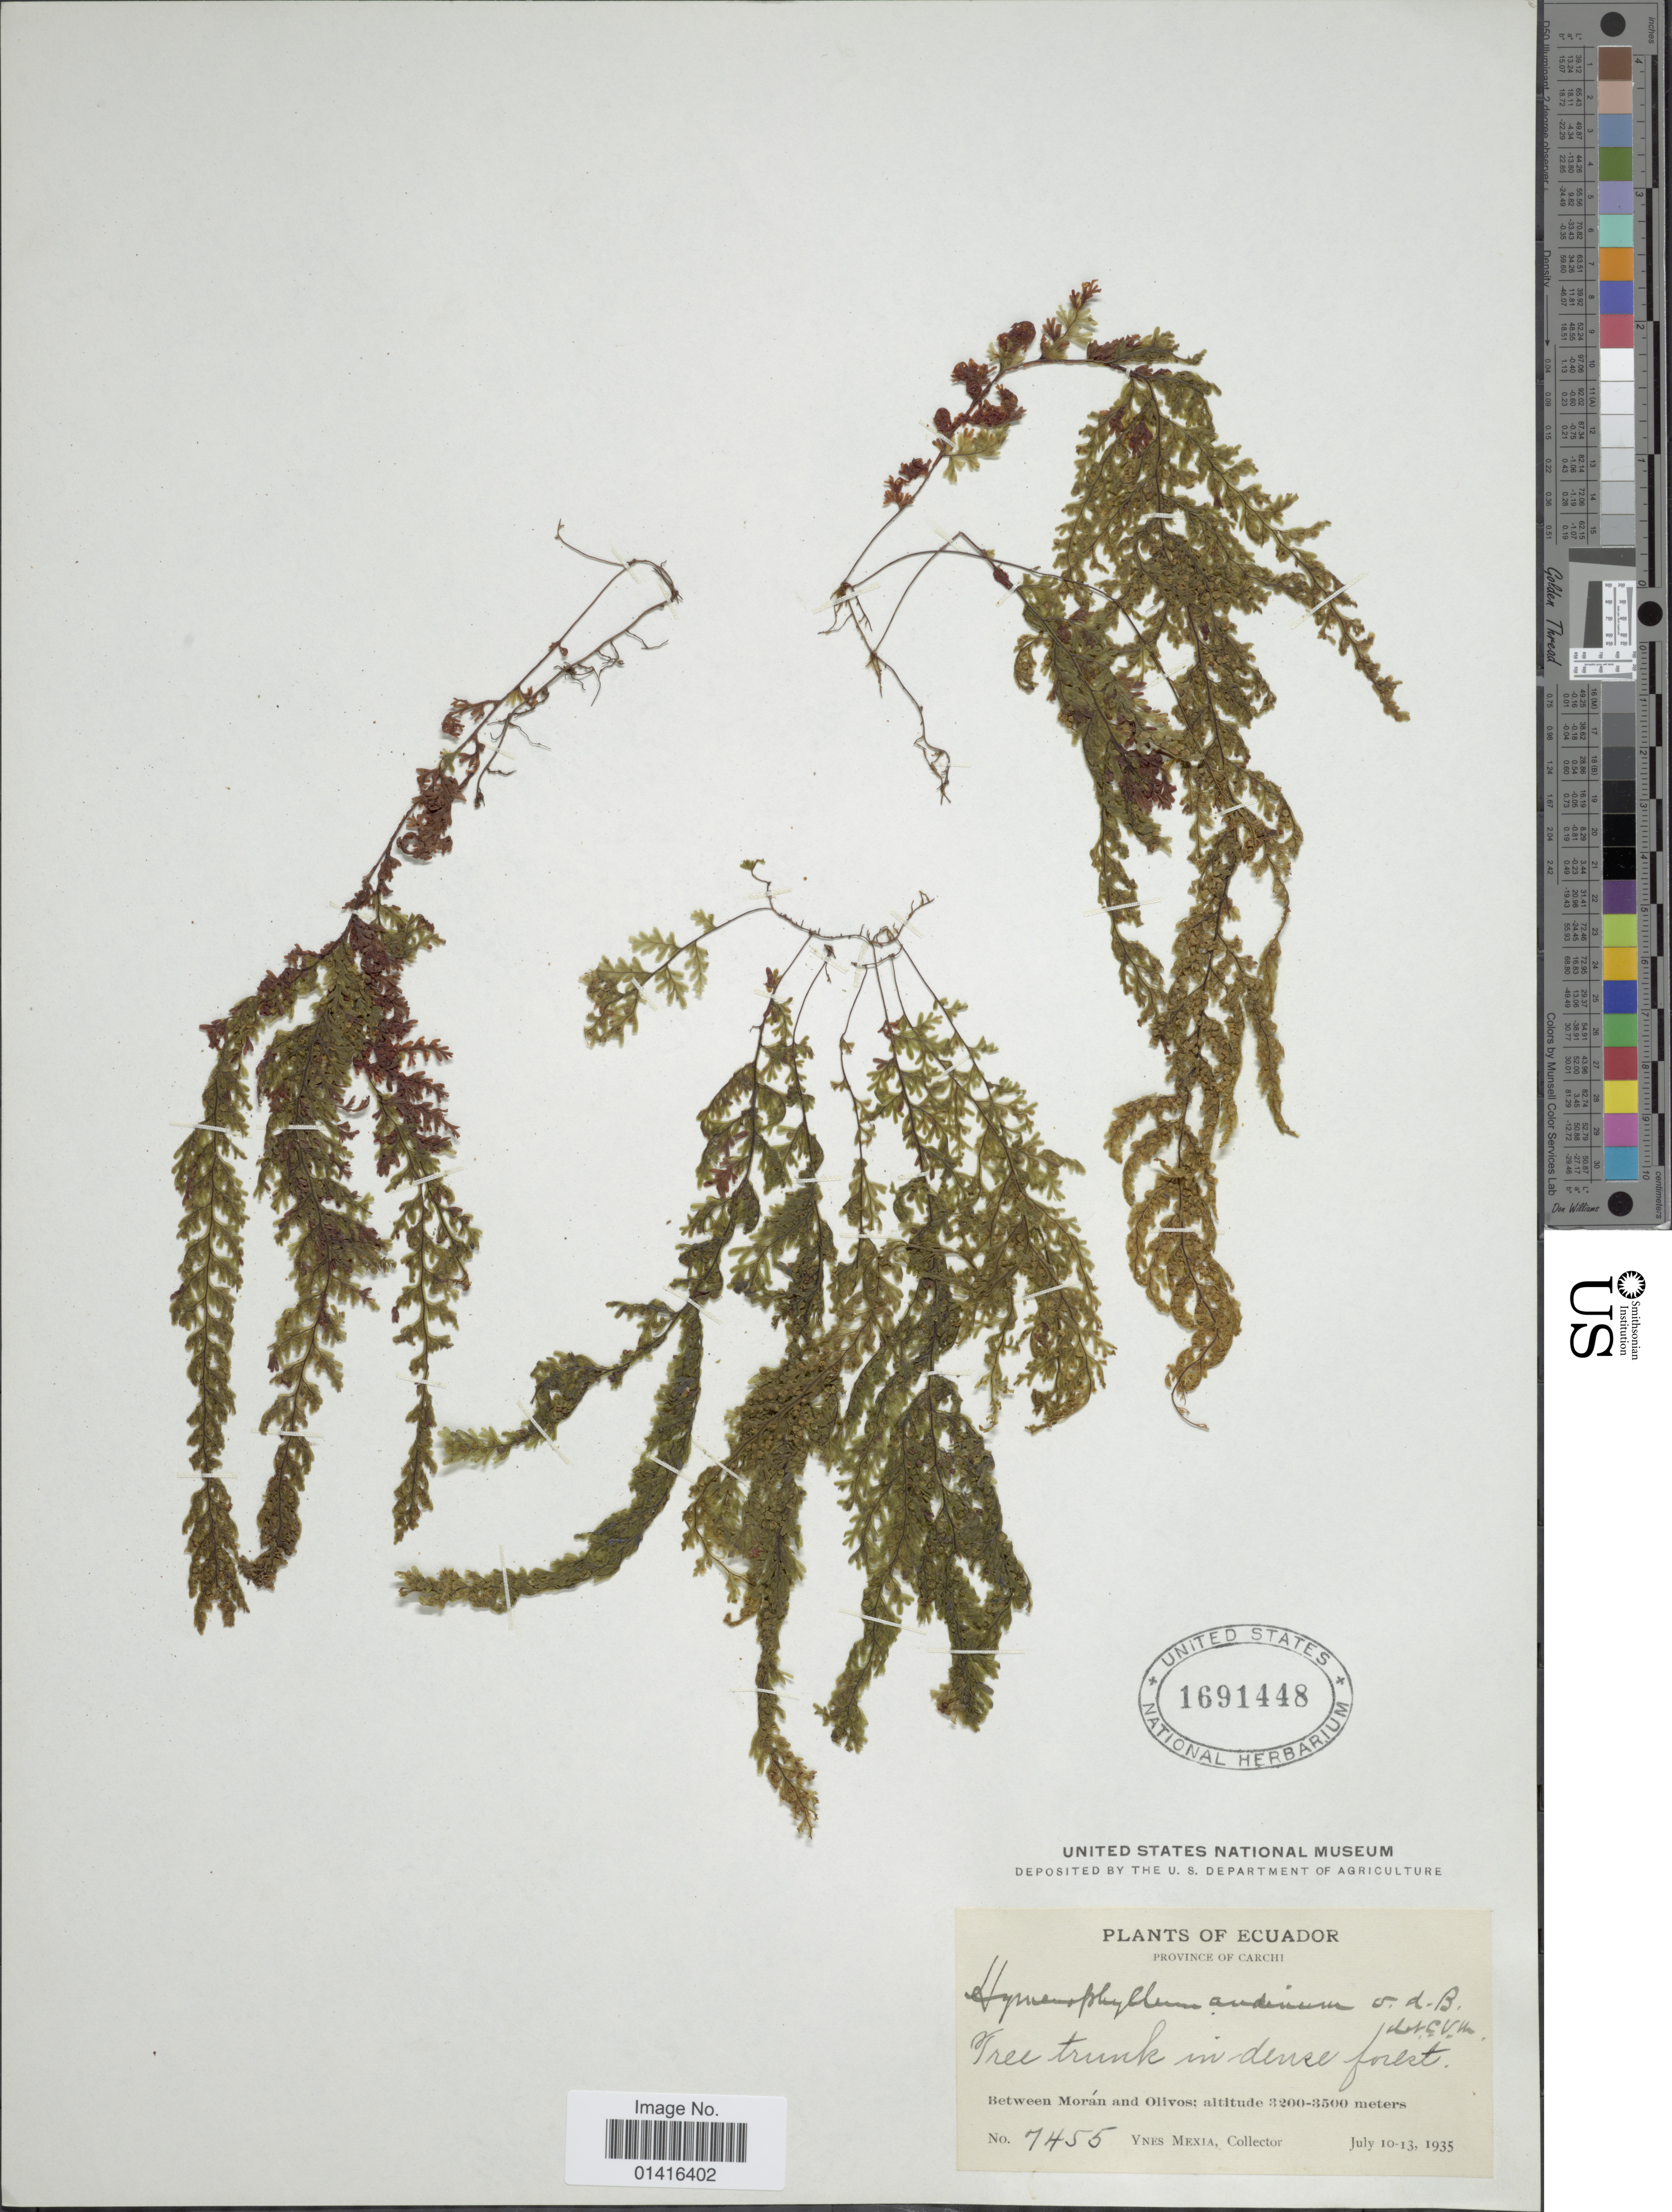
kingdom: Plantae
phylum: Tracheophyta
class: Polypodiopsida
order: Hymenophyllales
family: Hymenophyllaceae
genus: Hymenophyllum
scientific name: Hymenophyllum myriocarpum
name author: Hook.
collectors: Y. Mexia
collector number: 7455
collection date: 1935-07-10/1935-07-13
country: Ecuador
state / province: Carchi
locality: Between Morán and Olivos.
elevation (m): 975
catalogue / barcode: US 1691448